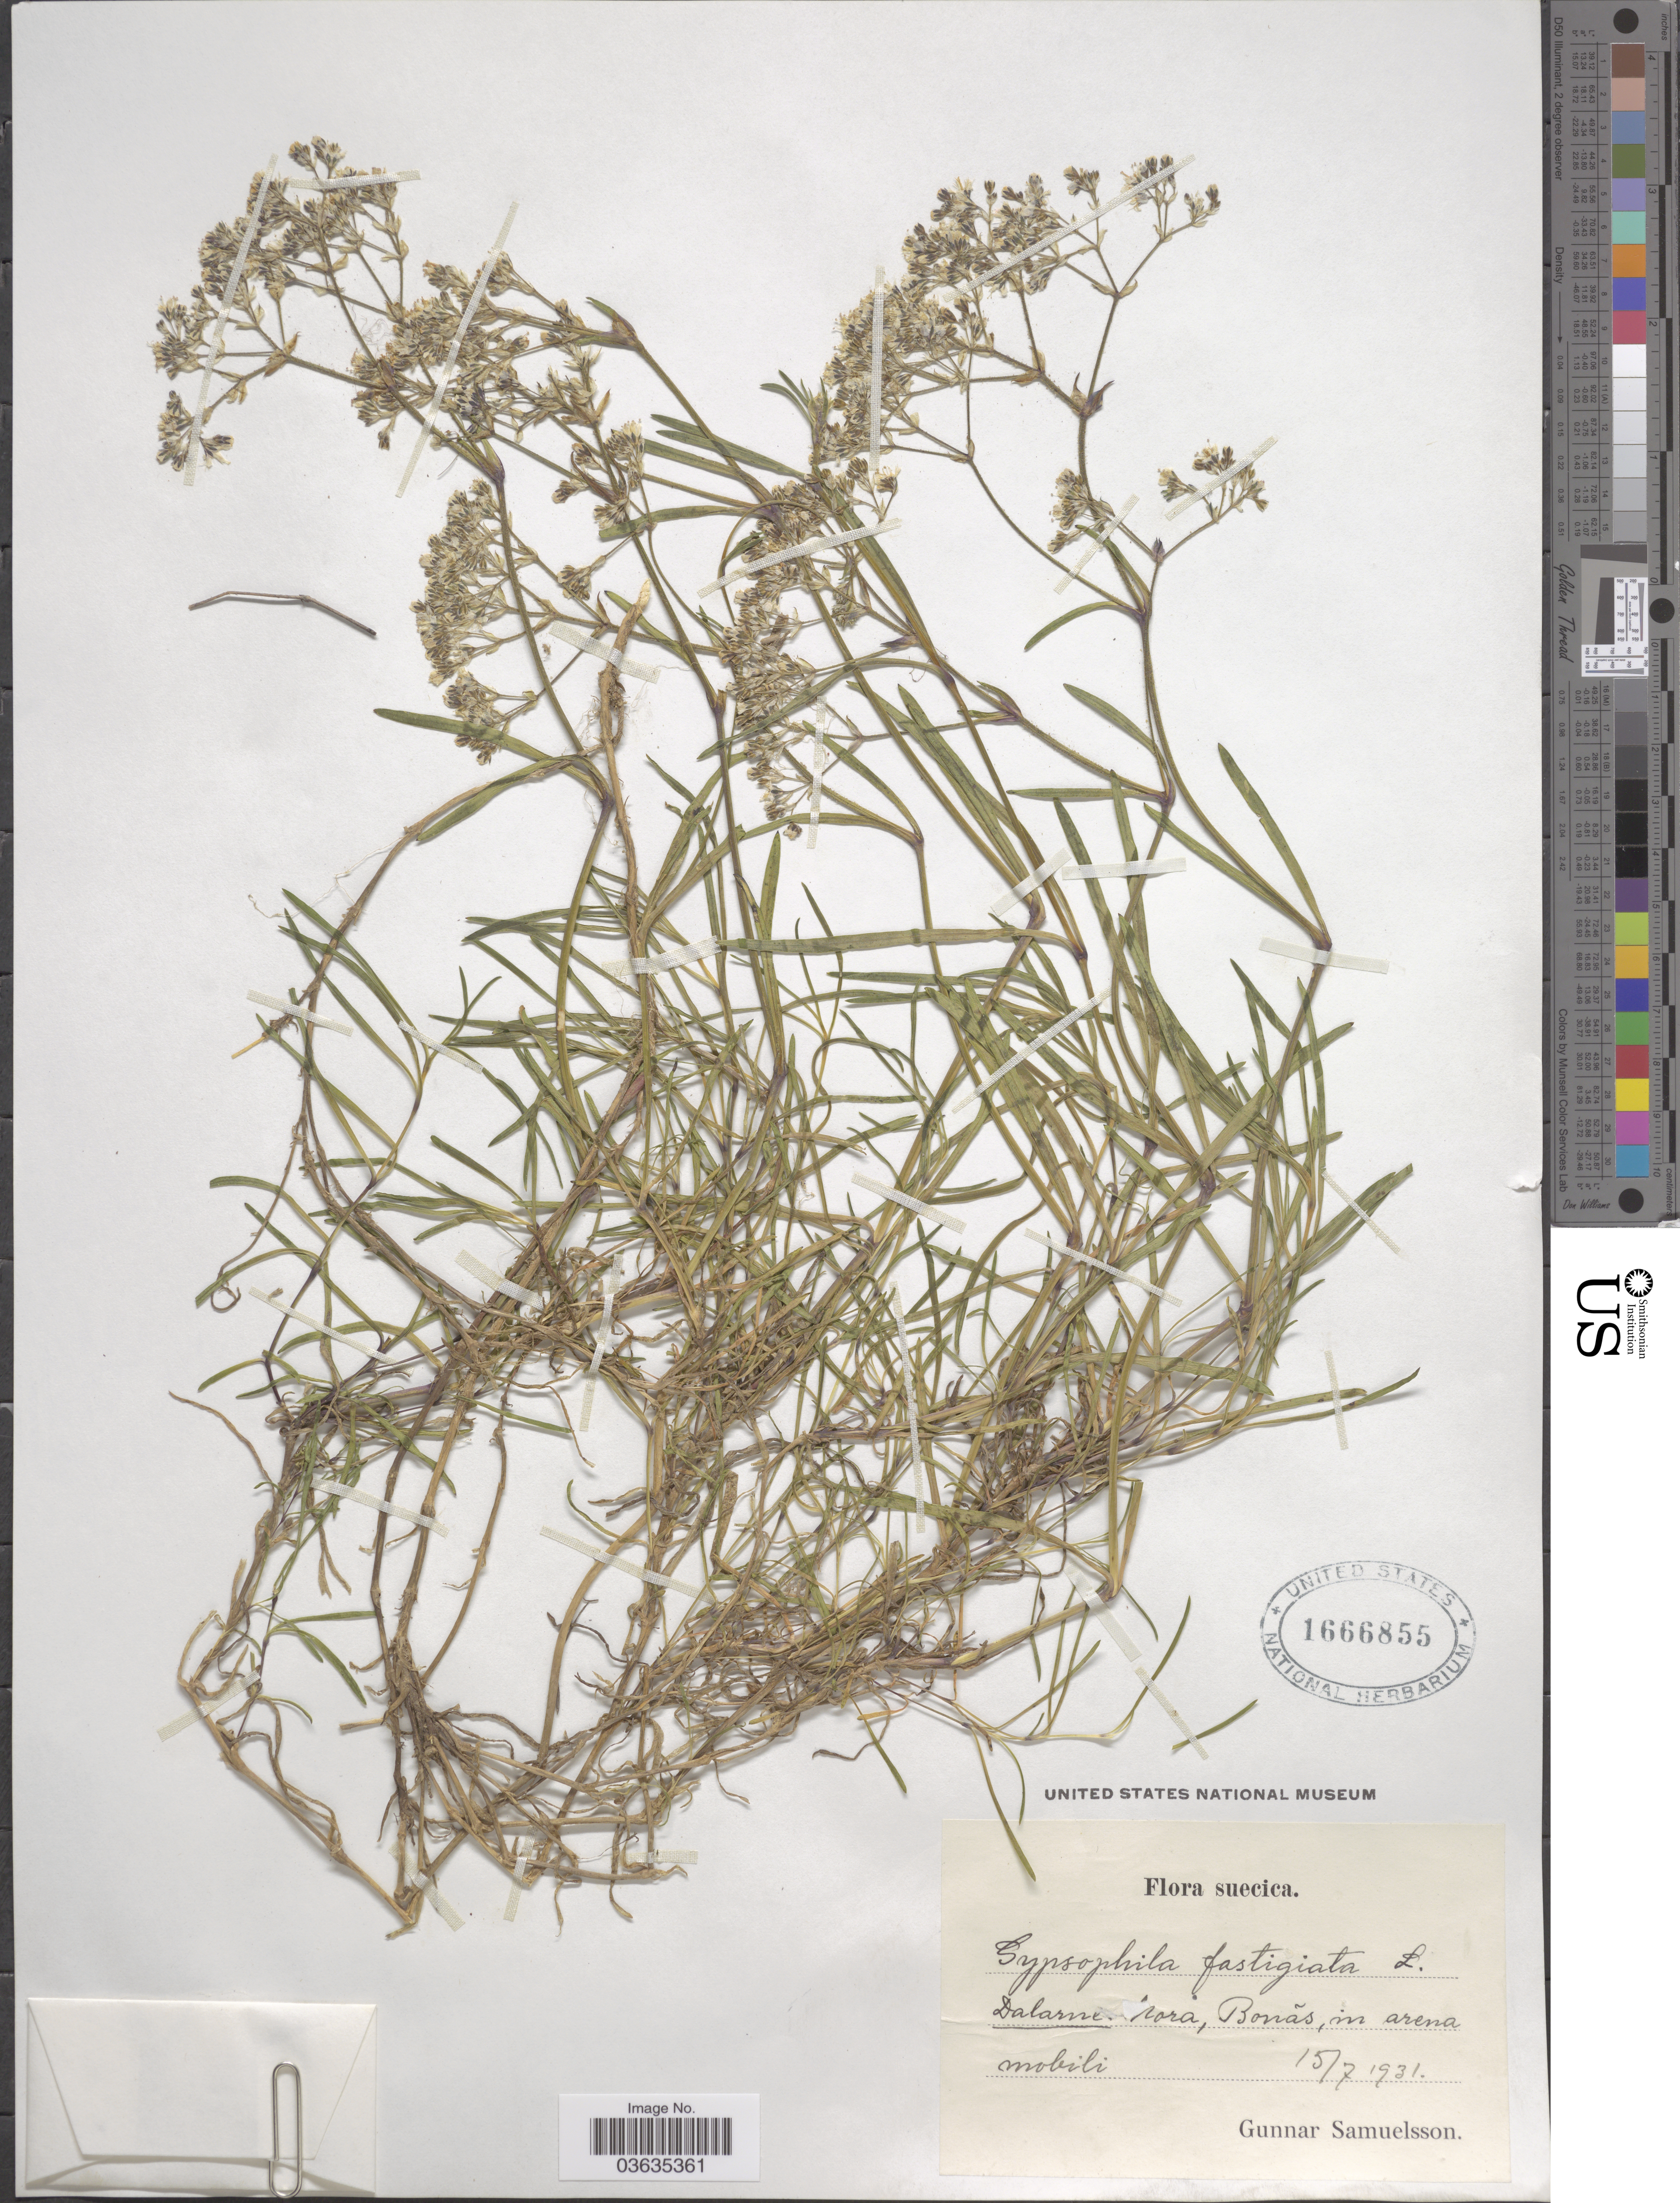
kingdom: Plantae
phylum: Tracheophyta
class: Magnoliopsida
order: Caryophyllales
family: Caryophyllaceae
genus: Gypsophila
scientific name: Gypsophila fastigiata var. fastigiata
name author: L.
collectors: G. Samuelsson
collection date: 1931-07-15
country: Sweden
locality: Suecica. Dalarne. [illegible text]ora, Bonãs, in arena mobili.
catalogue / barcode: US 1666855